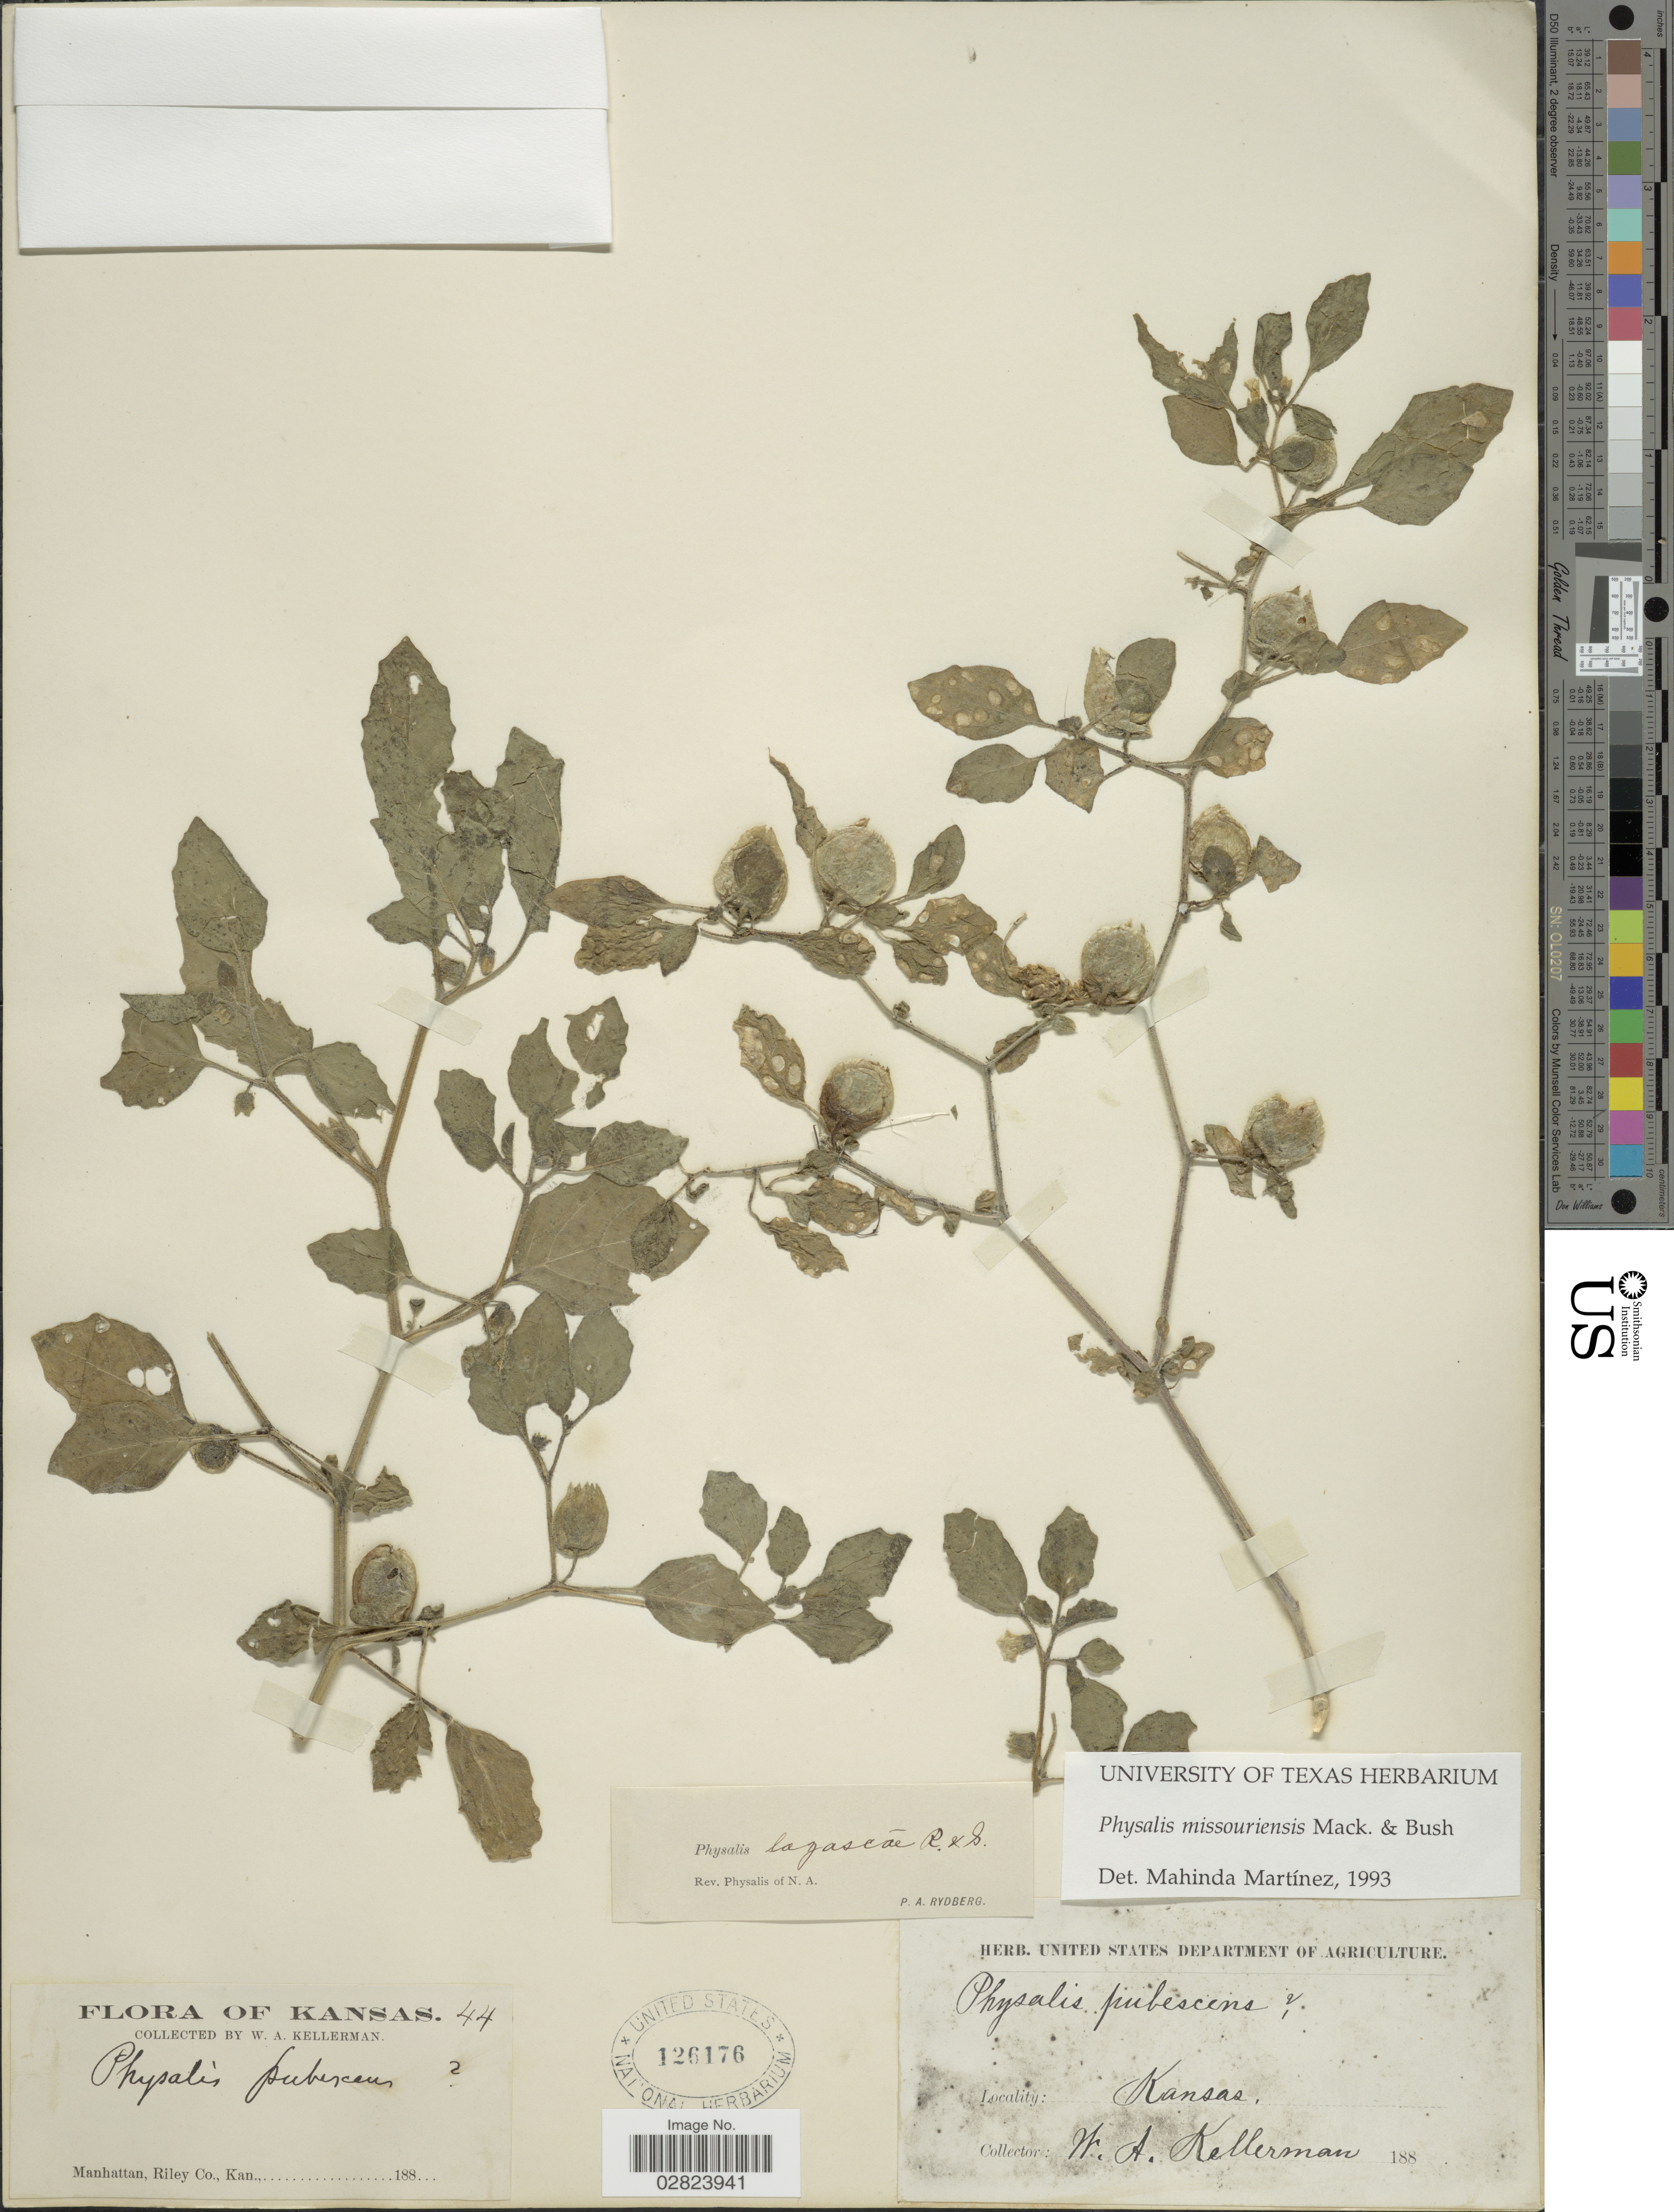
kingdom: Plantae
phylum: Tracheophyta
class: Magnoliopsida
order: Solanales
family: Solanaceae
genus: Physalis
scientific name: Physalis missouriensis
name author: Mack. & Bush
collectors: W. Kellerman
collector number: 44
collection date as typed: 188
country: United States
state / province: Kansas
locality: Manhattan, Riley Co.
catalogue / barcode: US 126176